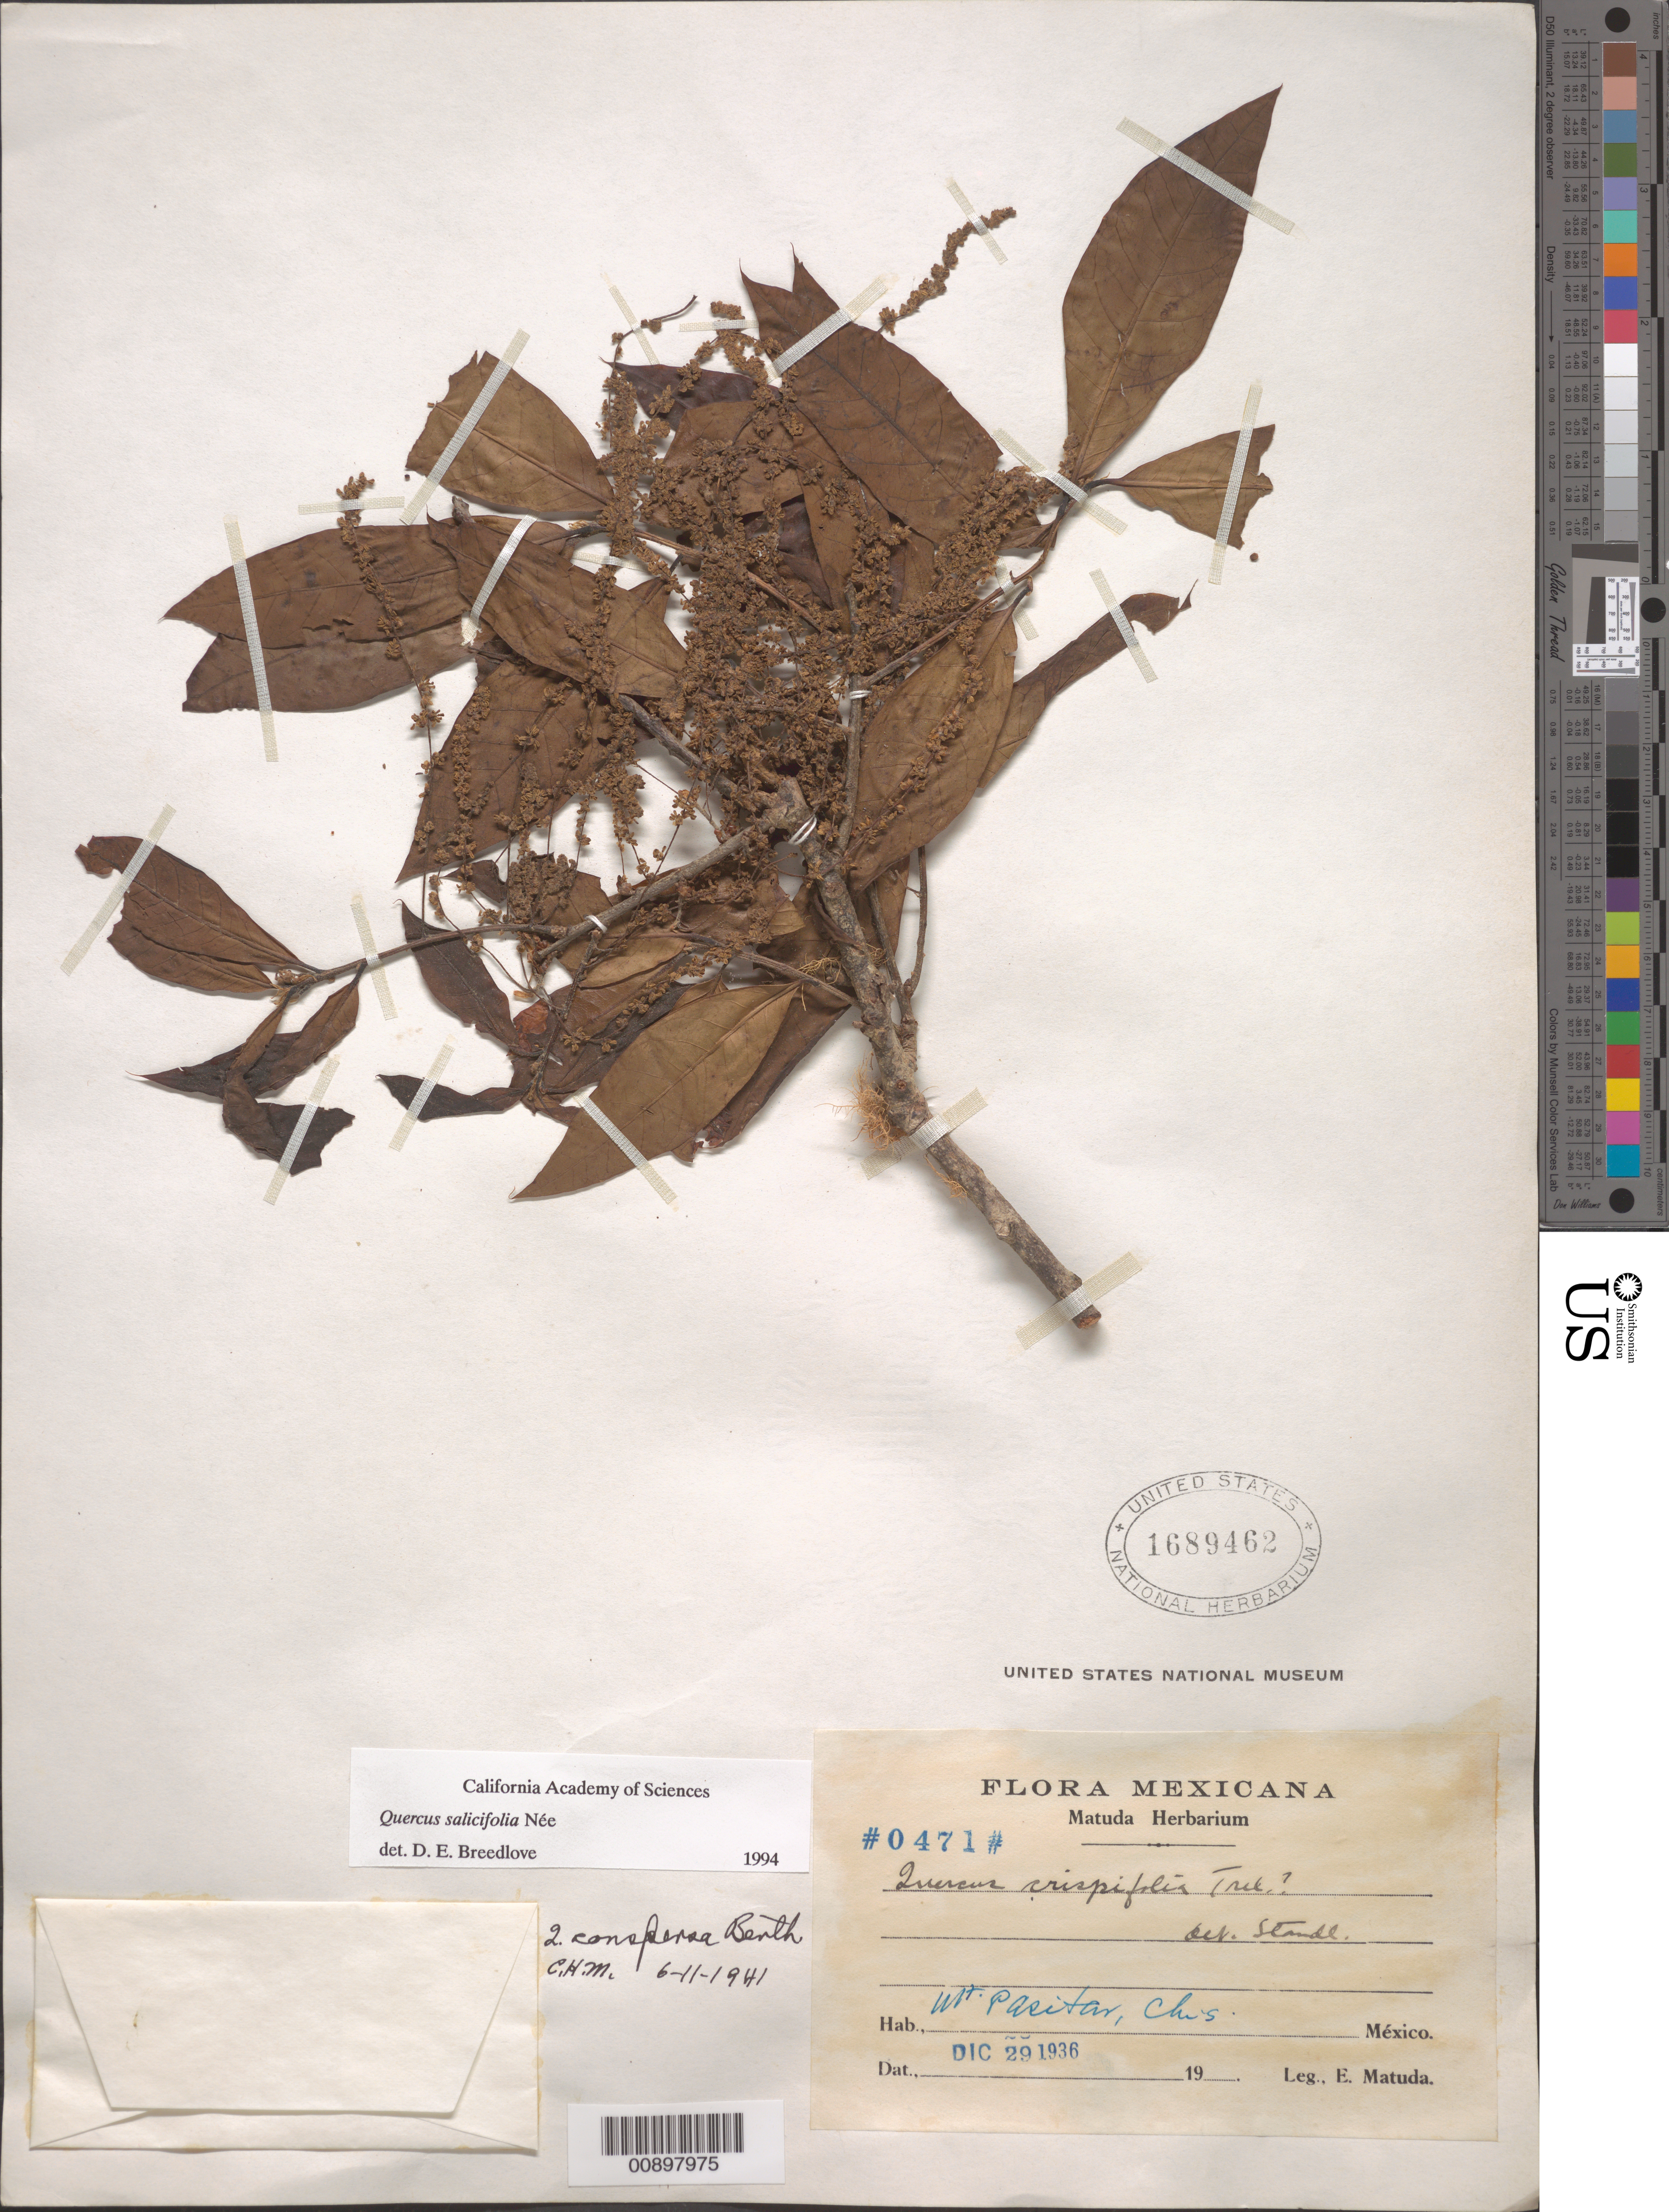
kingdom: Plantae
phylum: Tracheophyta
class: Magnoliopsida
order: Fagales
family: Fagaceae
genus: Quercus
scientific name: Quercus salicifolia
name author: Née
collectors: E. Matuda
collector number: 471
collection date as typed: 29 Dec 1936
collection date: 1936-12-29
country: Mexico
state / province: Chiapas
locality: Mt. Pasitar, Chiapas.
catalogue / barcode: US 1689462